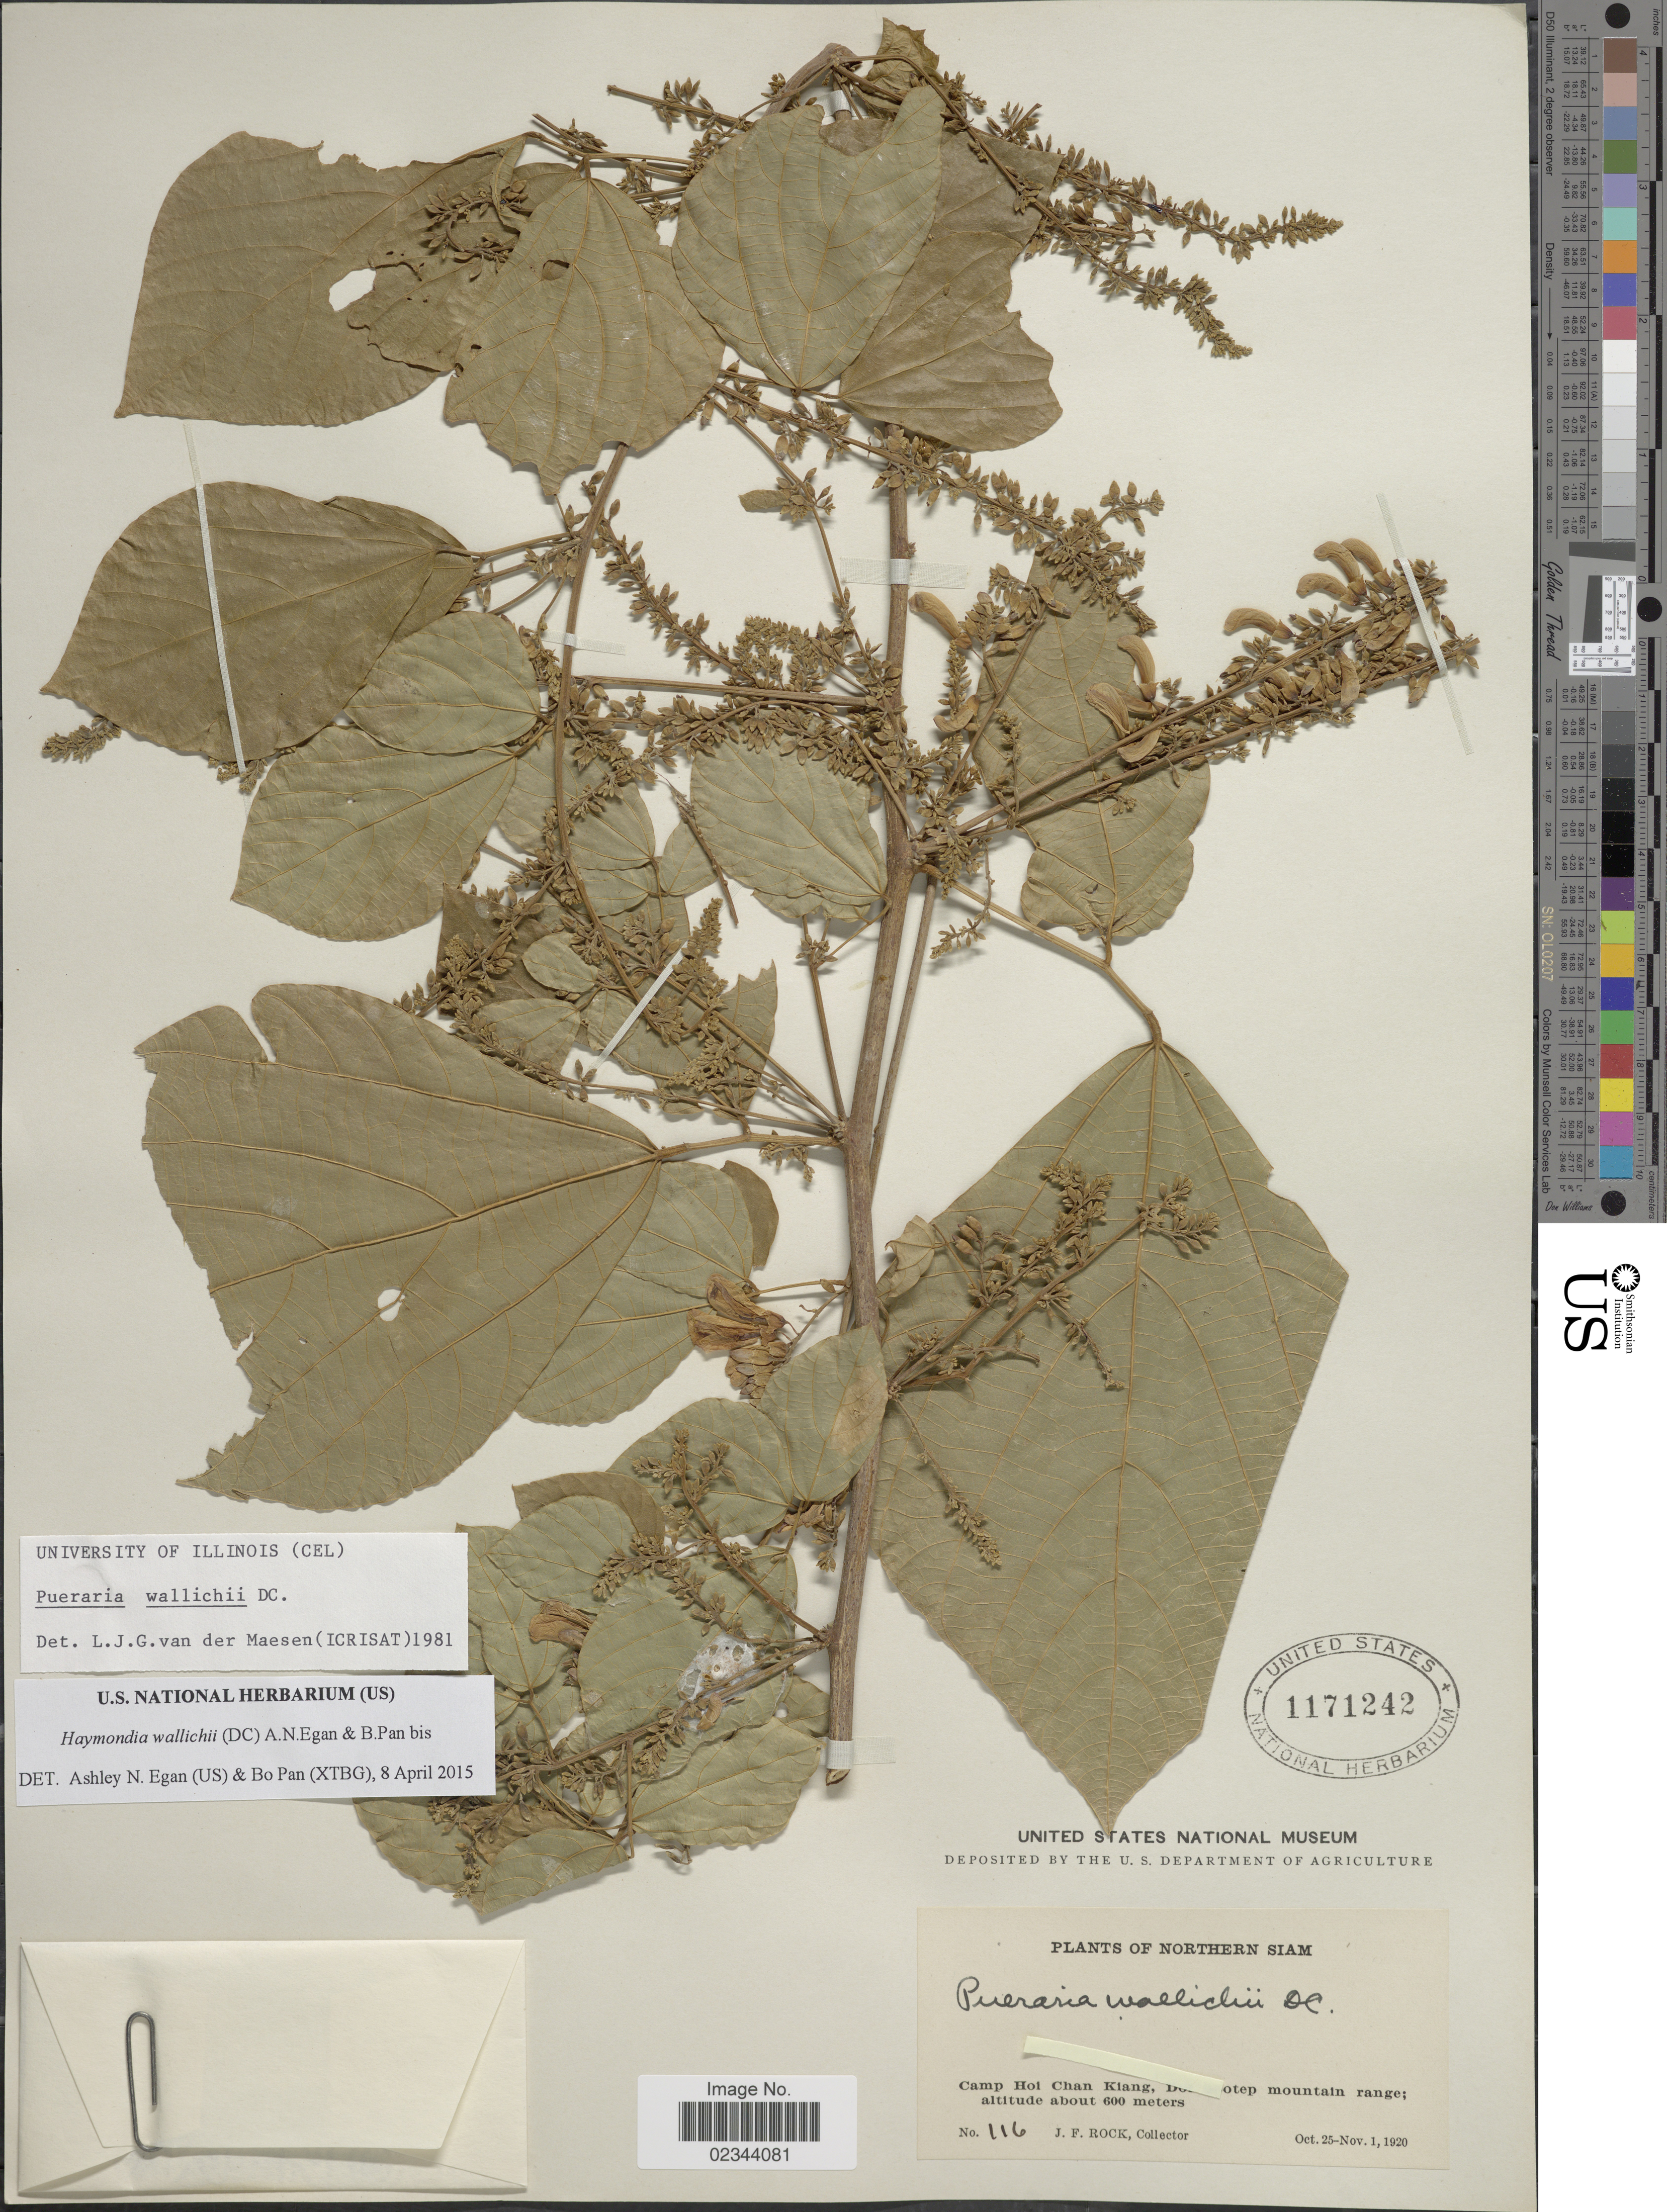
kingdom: Plantae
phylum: Tracheophyta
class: Magnoliopsida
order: Fabales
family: Fabaceae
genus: Haymondia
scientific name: Haymondia wallichii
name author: (DC.) A.N. Egan & B. Pan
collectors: J. Rock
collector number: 116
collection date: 1920-10-25/1920-11-01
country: Thailand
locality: Northern Siam. Camp Hoi Chan Kiang, Doi Sootep mountain range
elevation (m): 600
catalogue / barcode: US 1171242